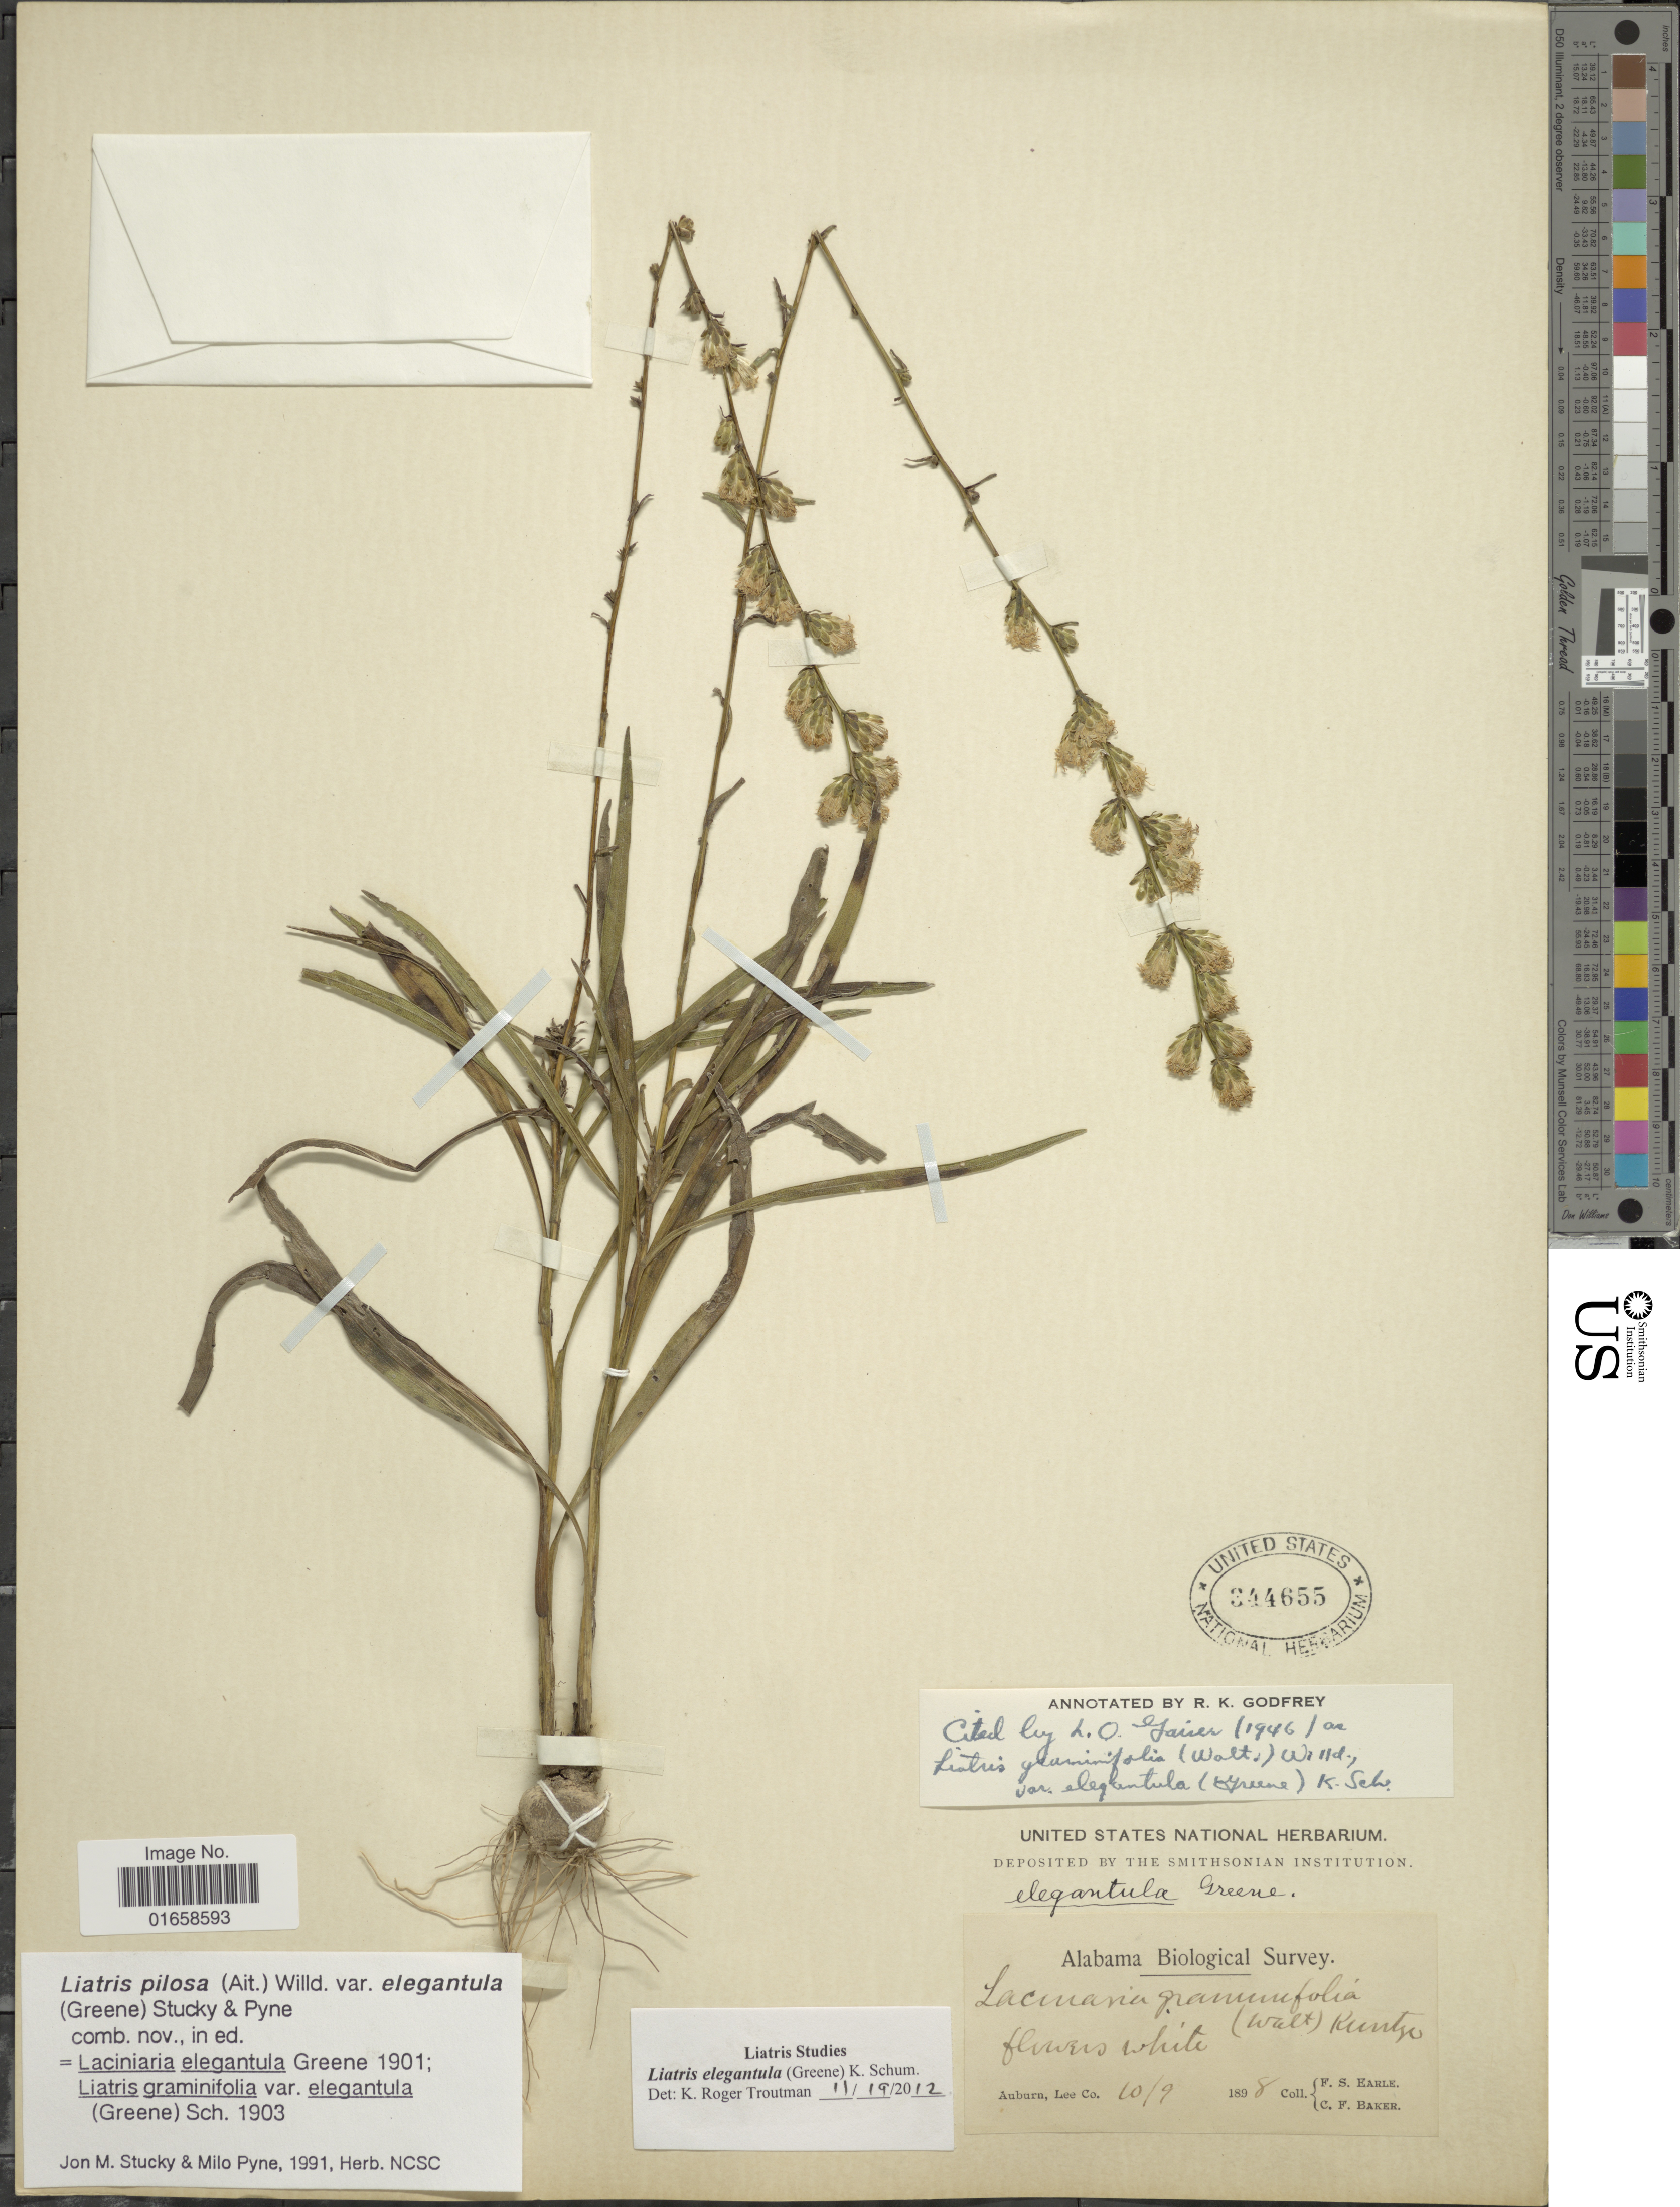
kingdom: Plantae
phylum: Tracheophyta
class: Magnoliopsida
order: Asterales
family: Asteraceae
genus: Liatris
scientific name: Liatris elegantula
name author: (Greene) K. Schum.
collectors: F. S. Earle & C. F. Baker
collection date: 1898-10-09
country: United States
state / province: Alabama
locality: Auburn, Lee Co.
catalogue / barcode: US 344655